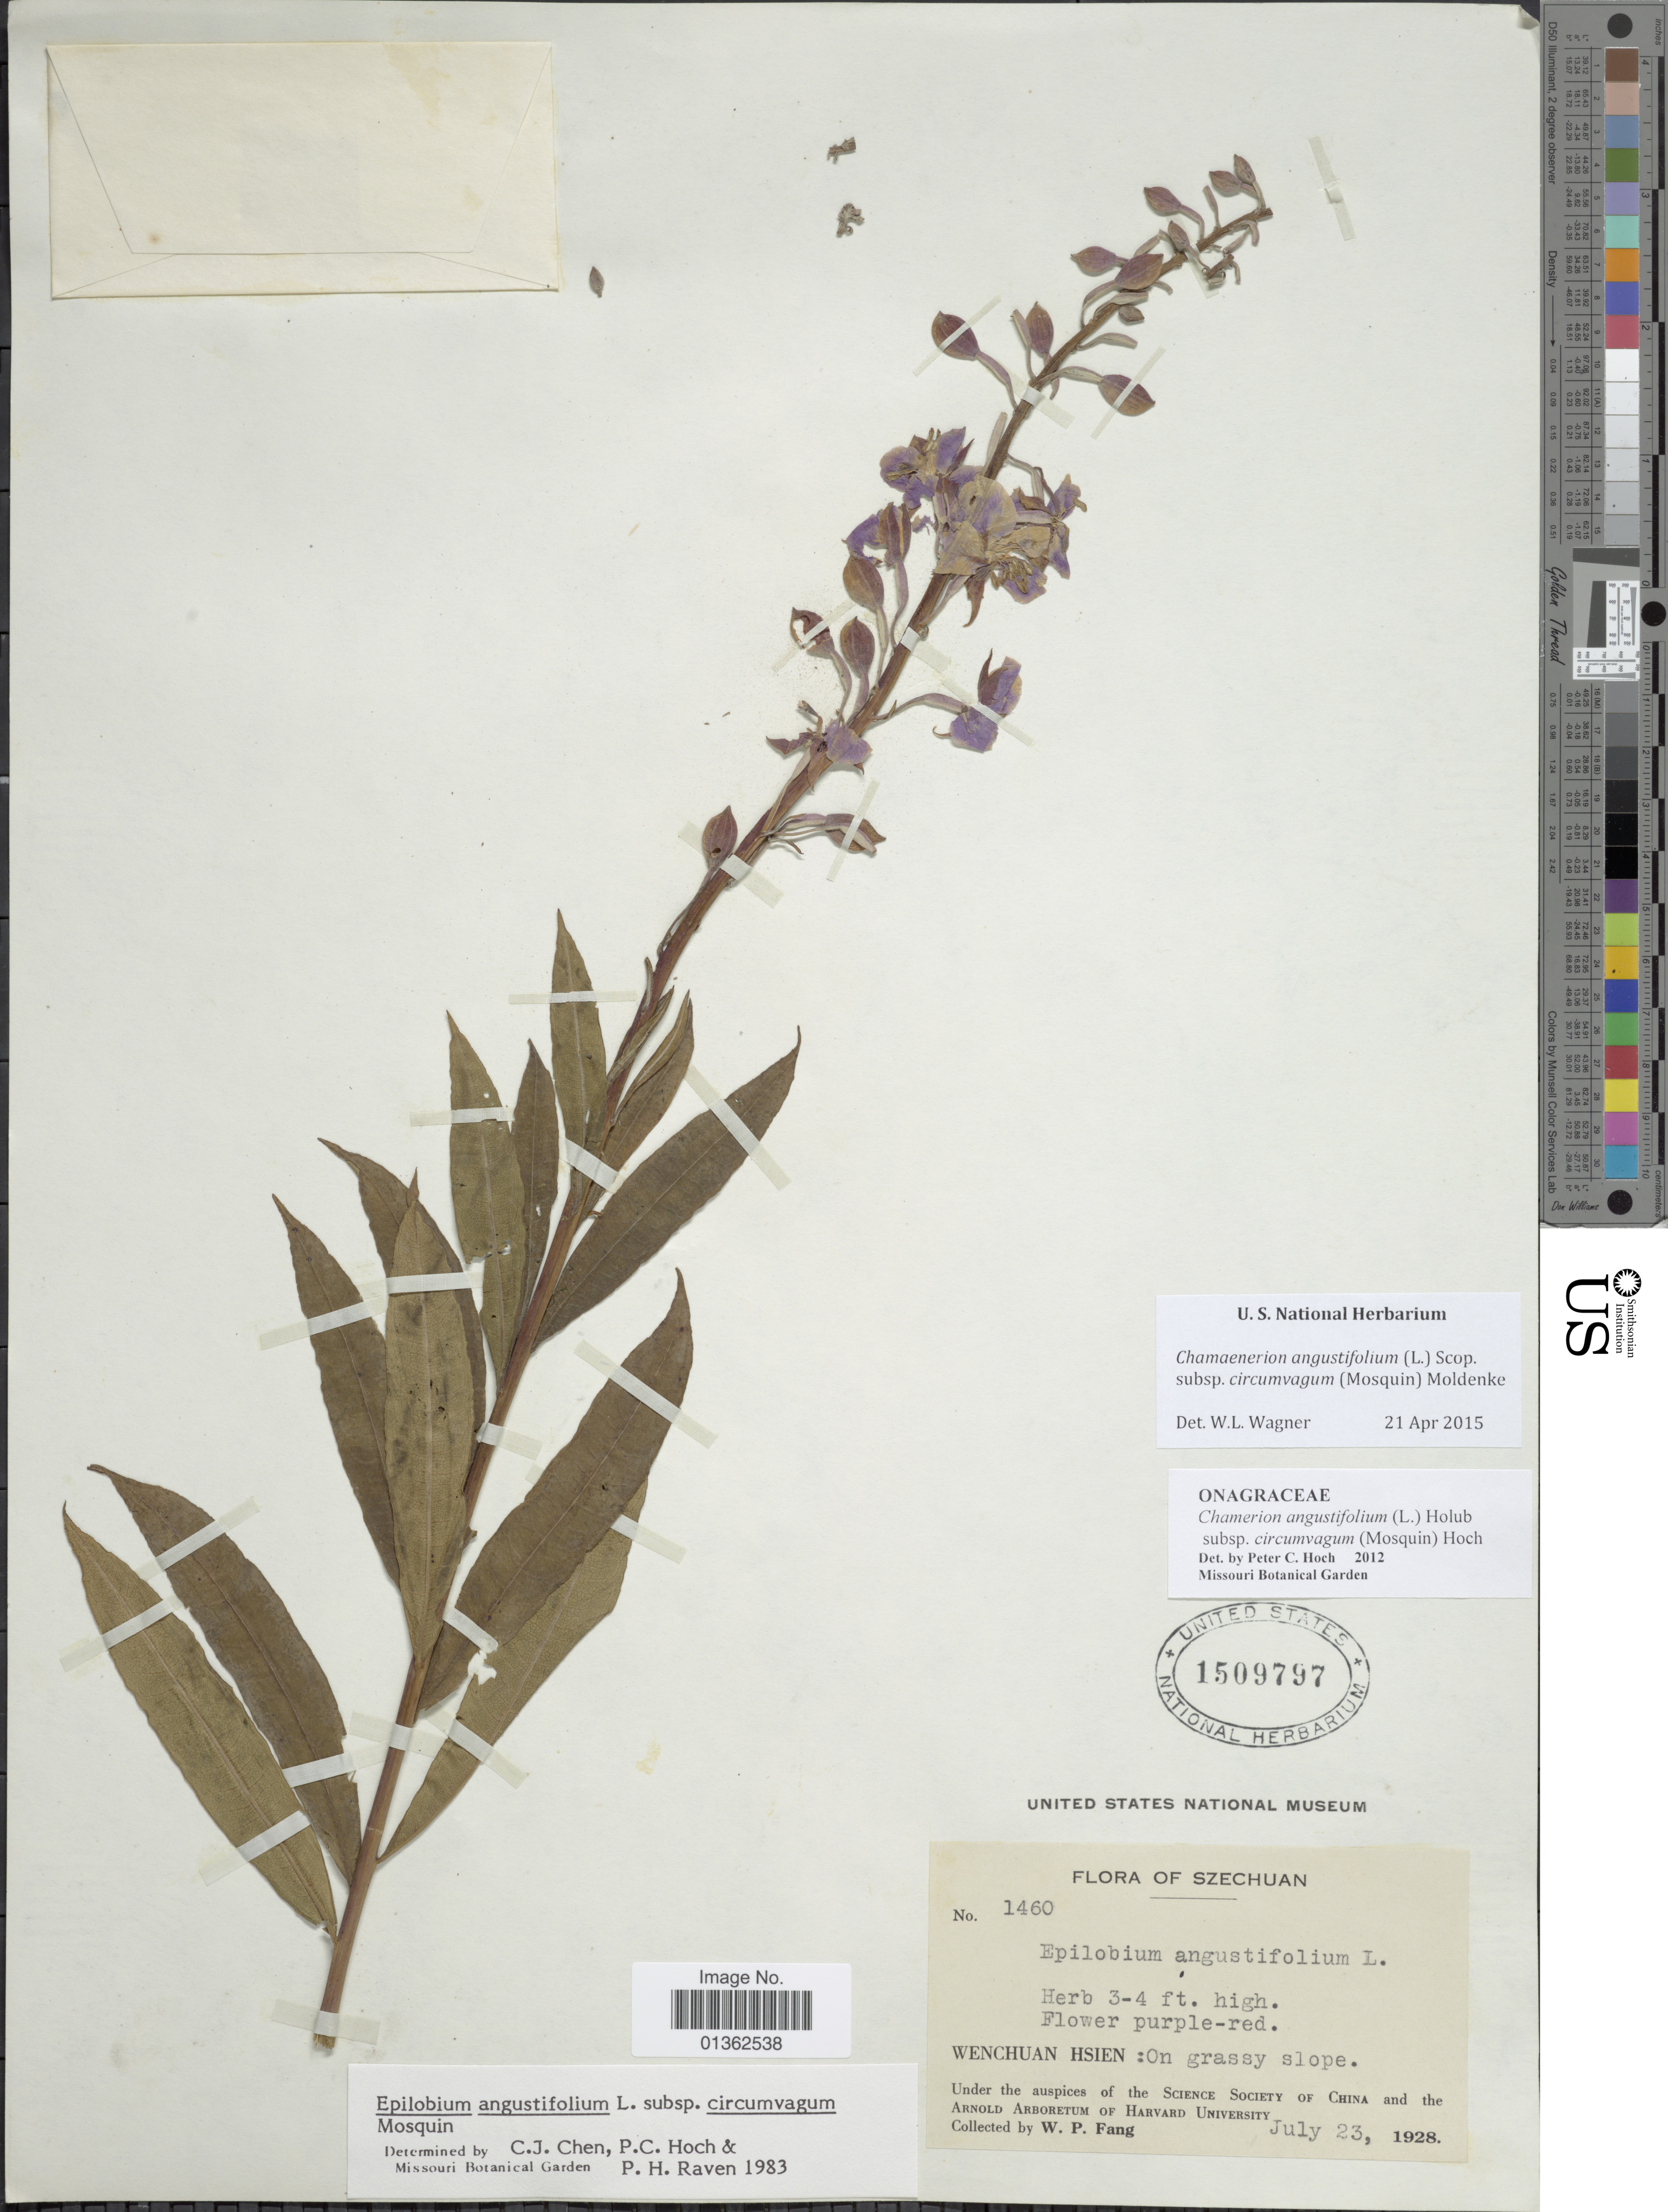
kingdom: Plantae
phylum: Tracheophyta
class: Magnoliopsida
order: Myrtales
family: Onagraceae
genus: Chamaenerion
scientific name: Chamaenerion angustifolium subsp. circumvagum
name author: (Mosquin) Moldenke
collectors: W. P. Fang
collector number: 1460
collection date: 1928-07-23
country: China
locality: Szechuan. Wenchuan Hsien: On grassy slope.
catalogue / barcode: US 1509797